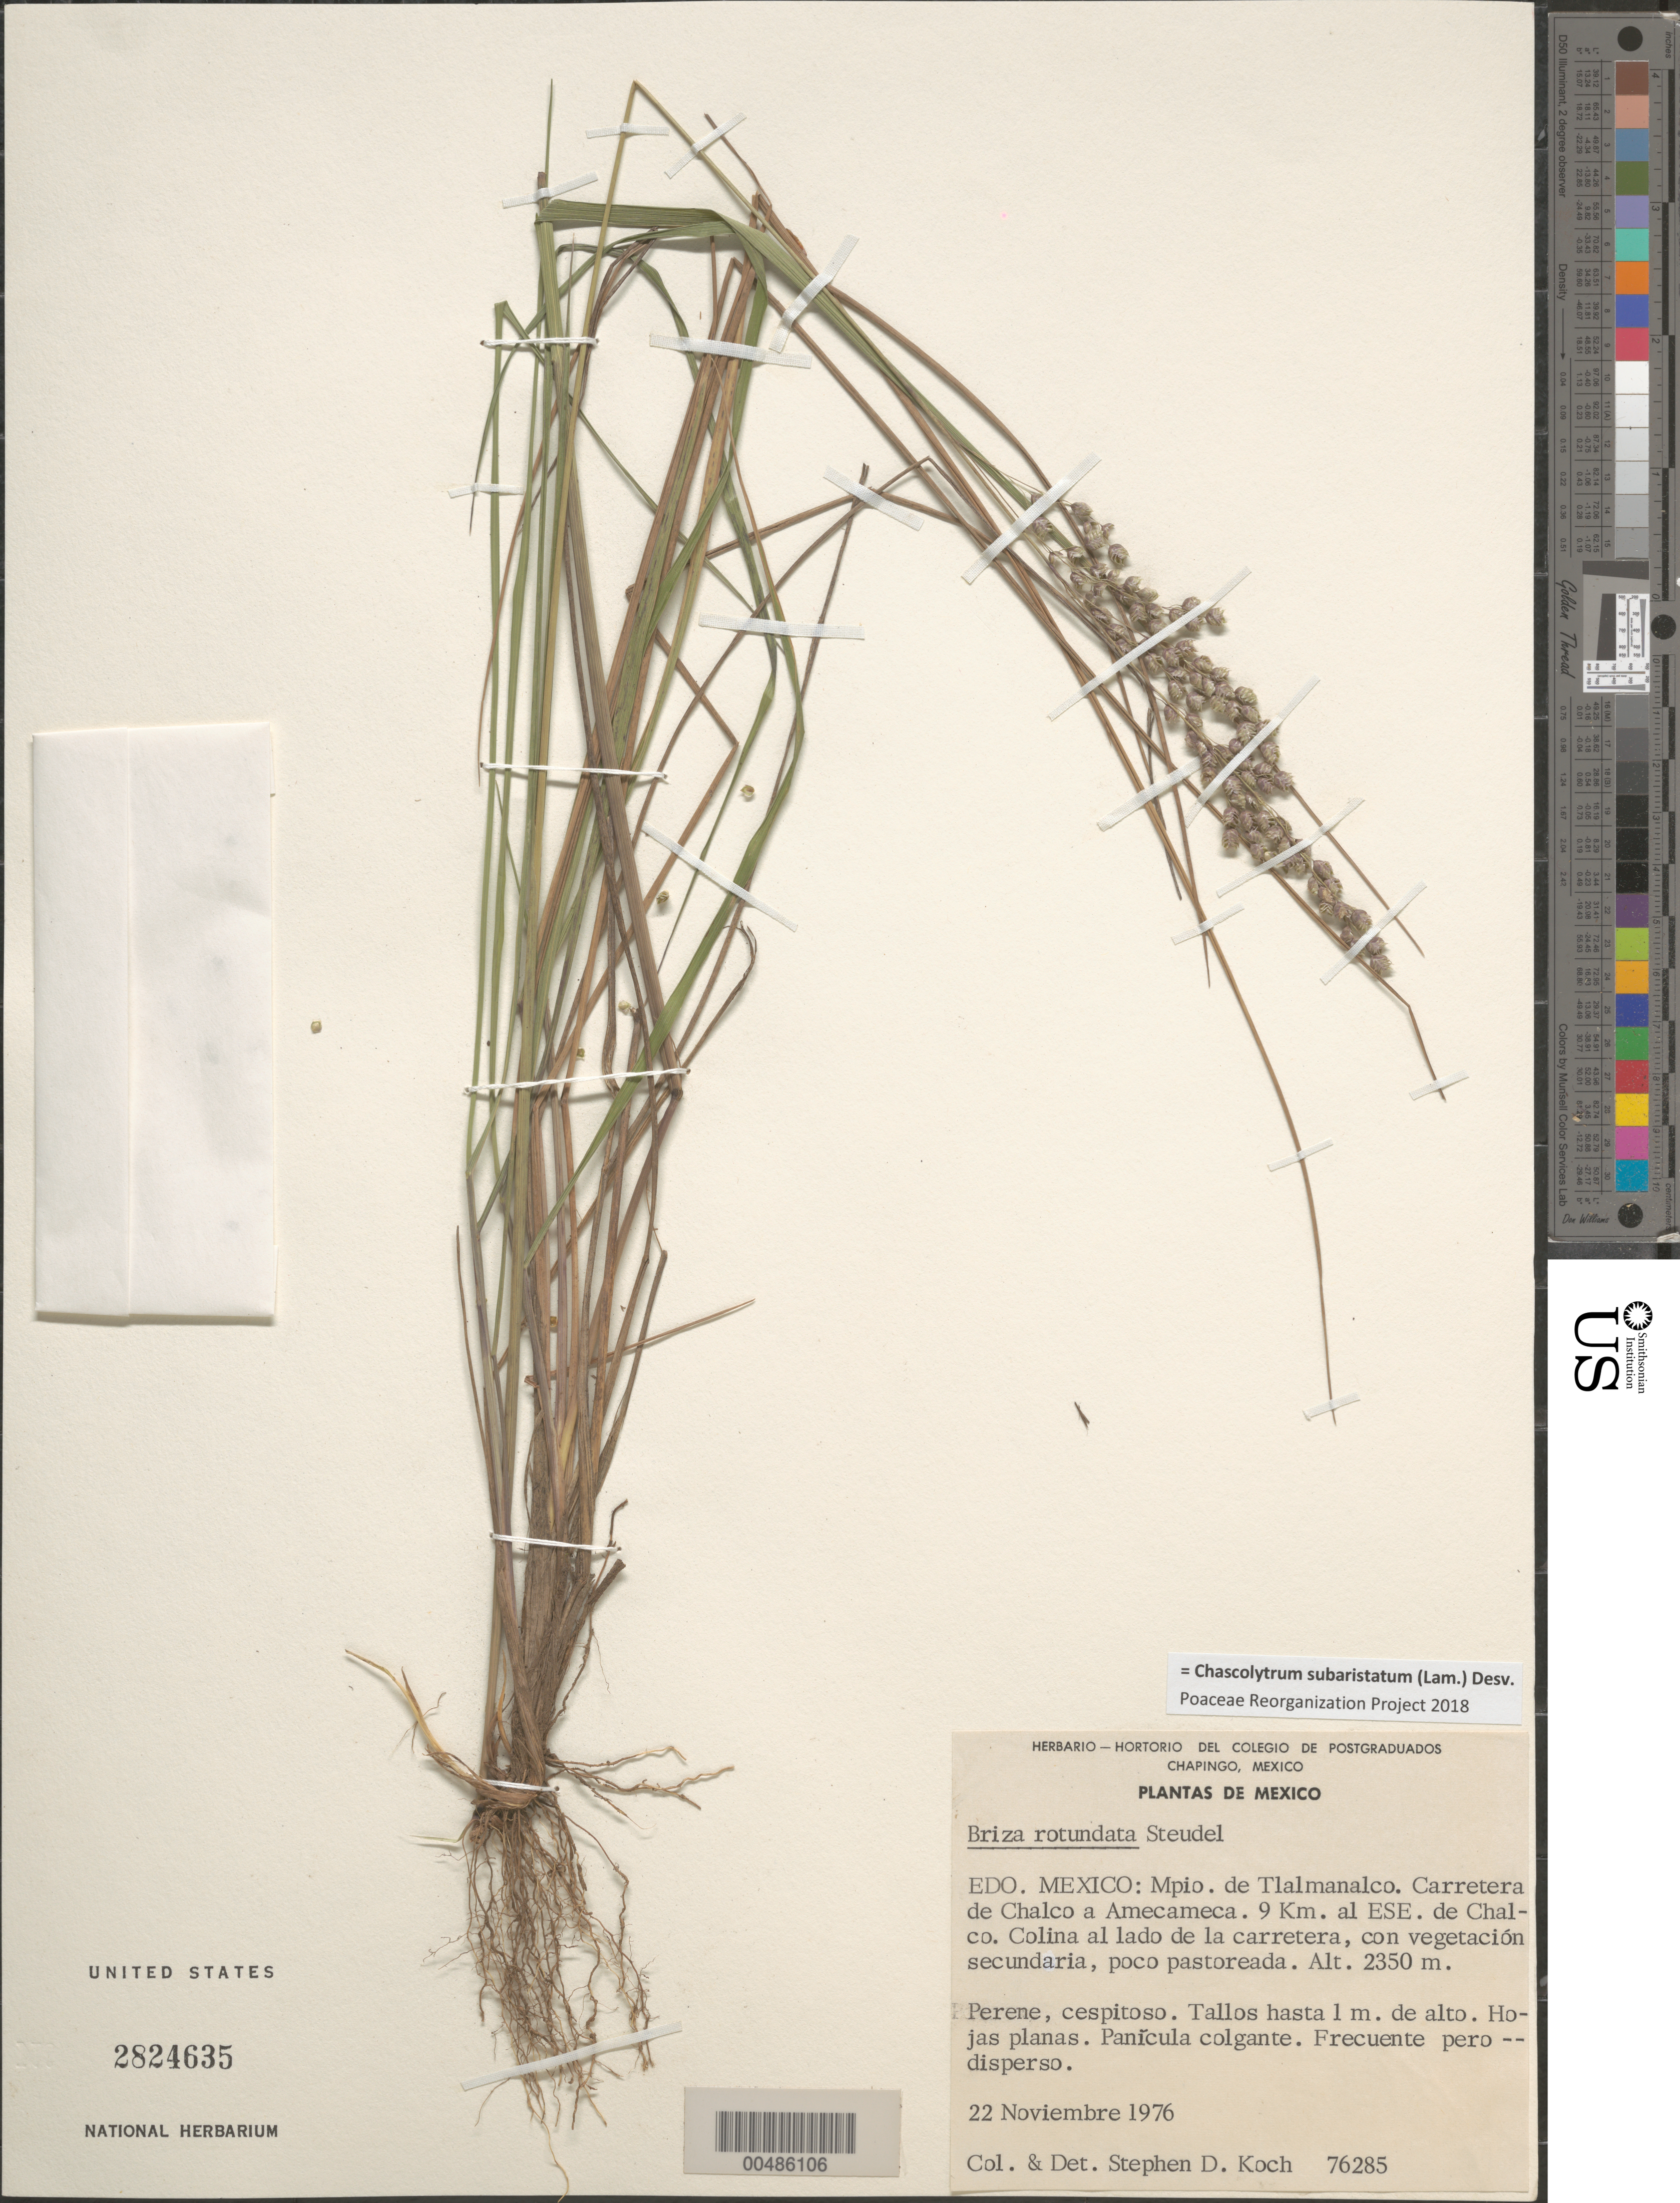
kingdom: Plantae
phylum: Tracheophyta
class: Liliopsida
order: Poales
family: Poaceae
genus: Chascolytrum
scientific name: Chascolytrum subaristatum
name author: (Lam.) Desv.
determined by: Poaceae Reorganization Project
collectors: S. D. Koch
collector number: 76285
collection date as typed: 22 Nov 1976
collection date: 1976-11-22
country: Mexico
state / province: Mexico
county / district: Tlalmanalco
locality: rd from Chalco to Amecameca, 9 km ESE of Chalco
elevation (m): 2350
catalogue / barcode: US 2824635